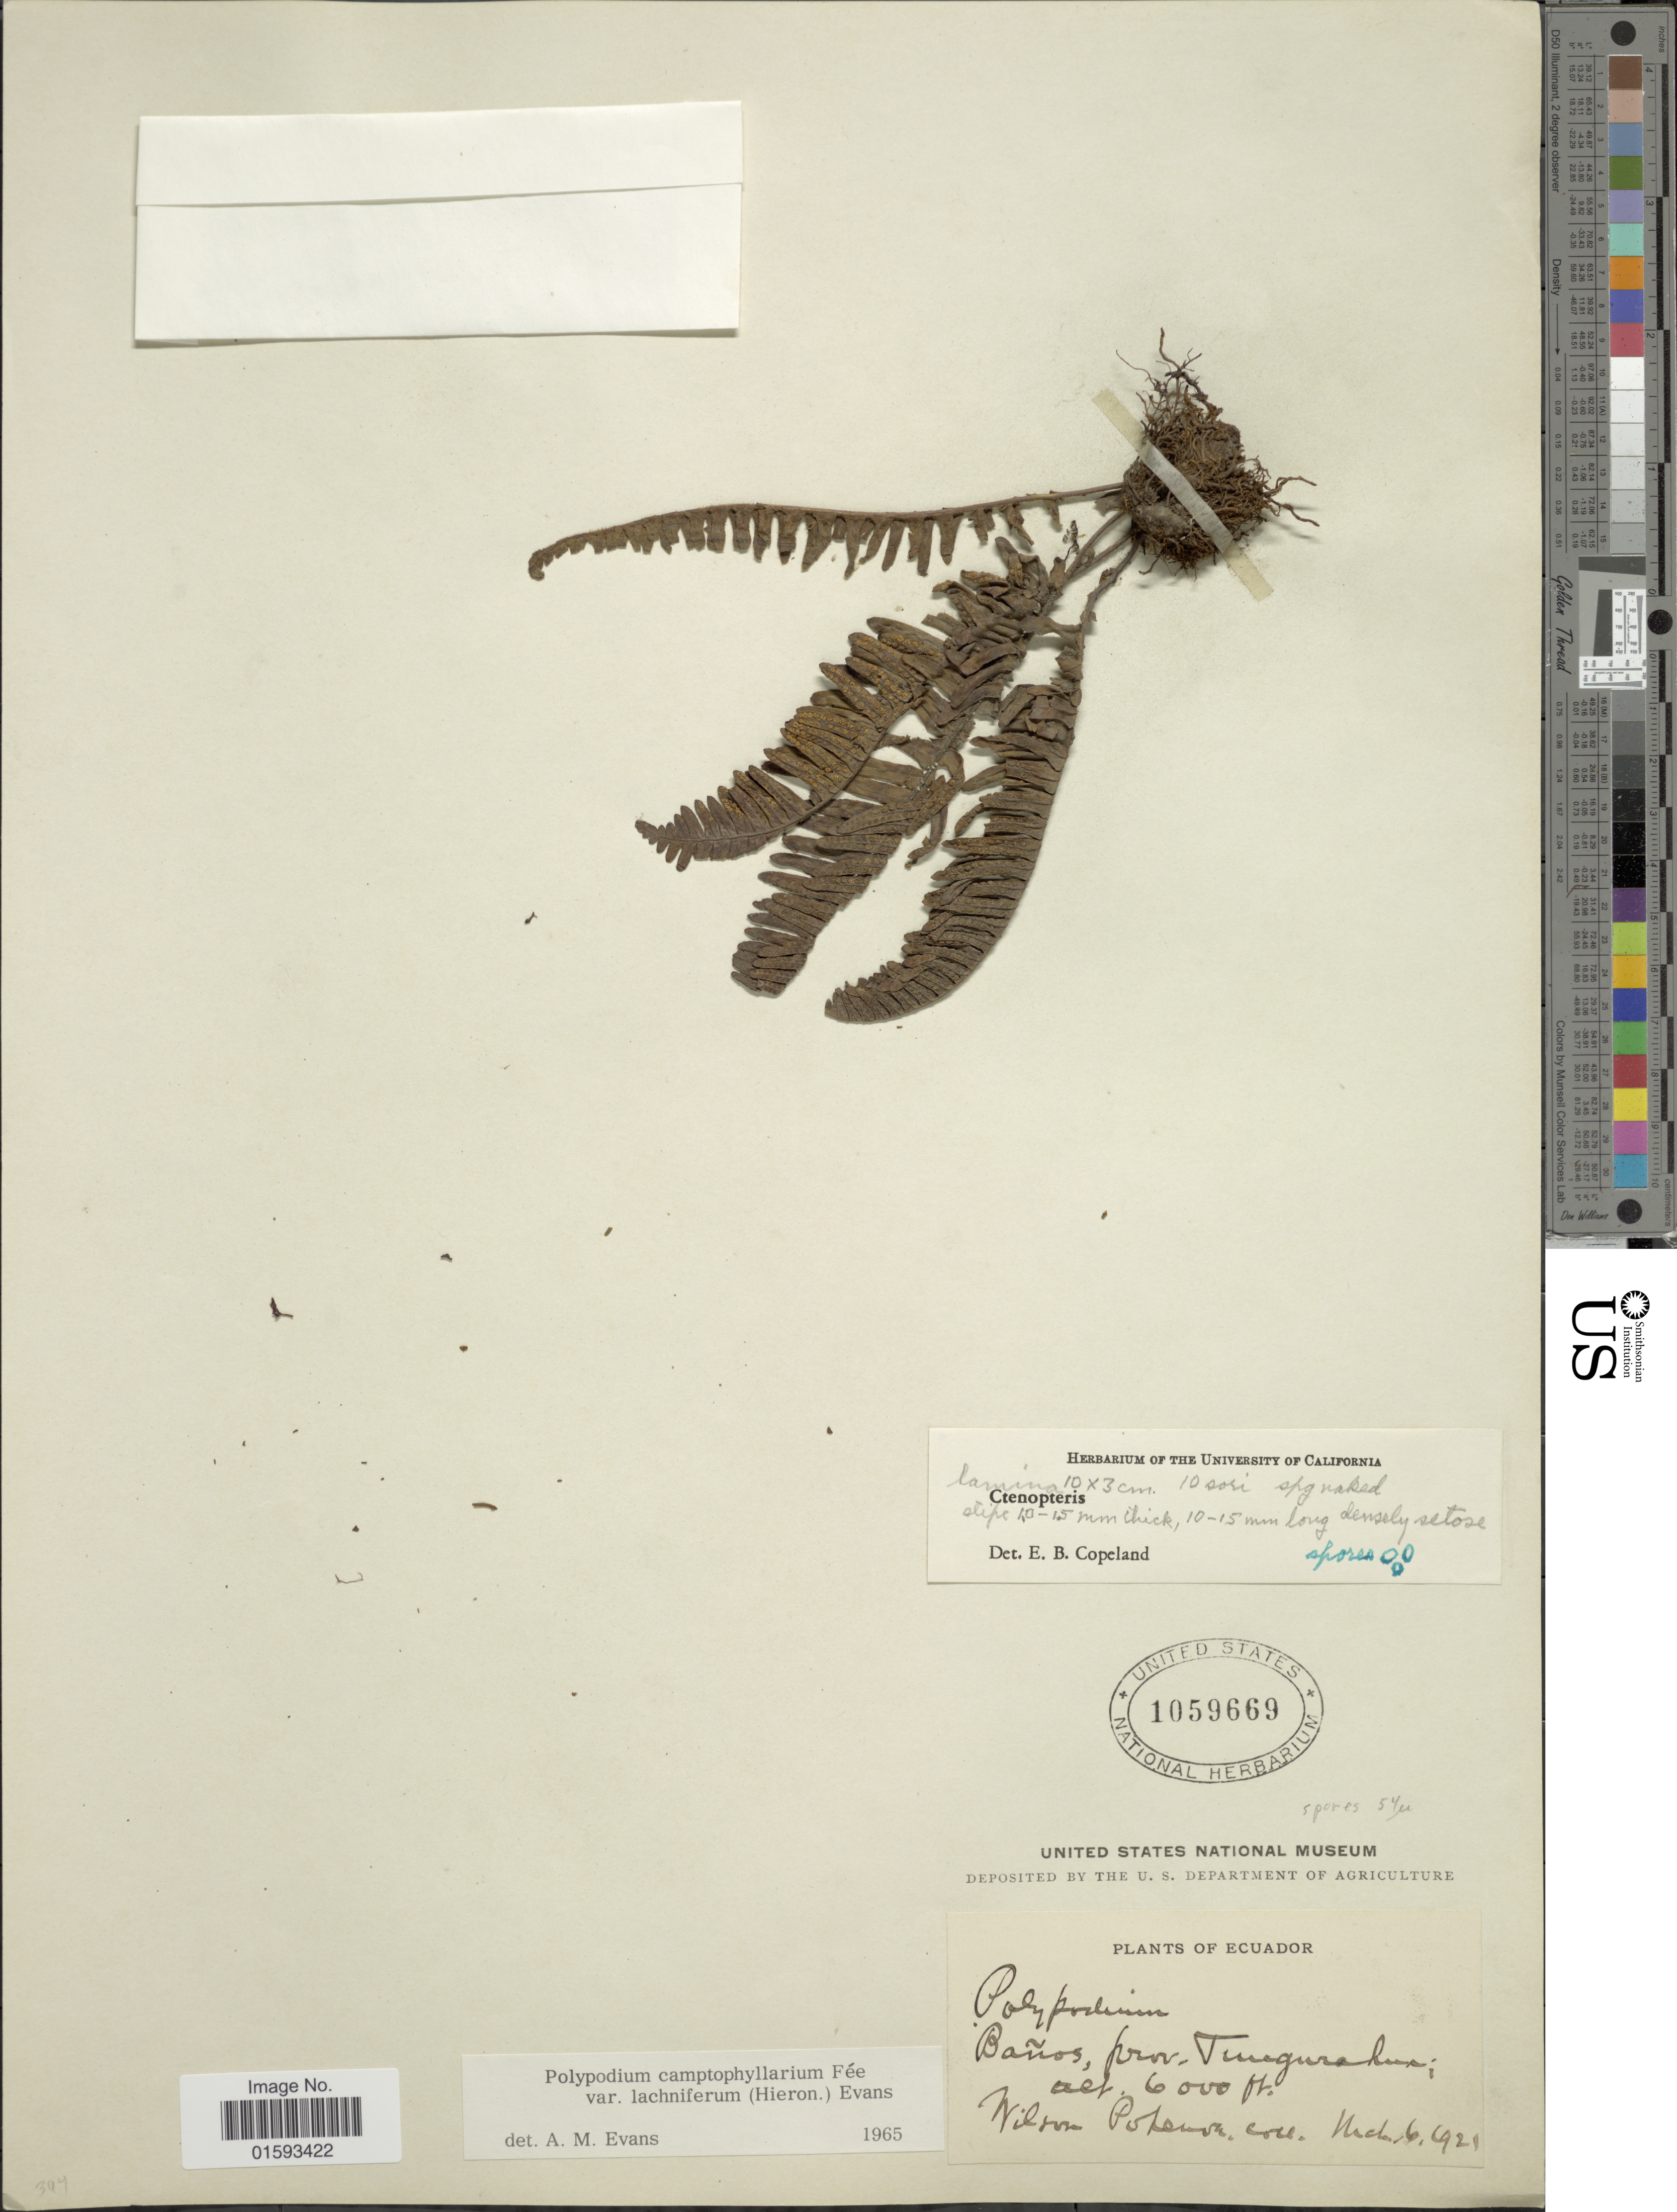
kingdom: Plantae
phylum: Tracheophyta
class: Polypodiopsida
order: Polypodiales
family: Polypodiaceae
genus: Pecluma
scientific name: Pecluma camptophyllaria var. lachnifera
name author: (Hieron.) Lellinger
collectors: W. Popenoe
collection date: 1921-03-06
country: Ecuador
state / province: Tungurahua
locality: Banos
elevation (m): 1829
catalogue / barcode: US 1059669